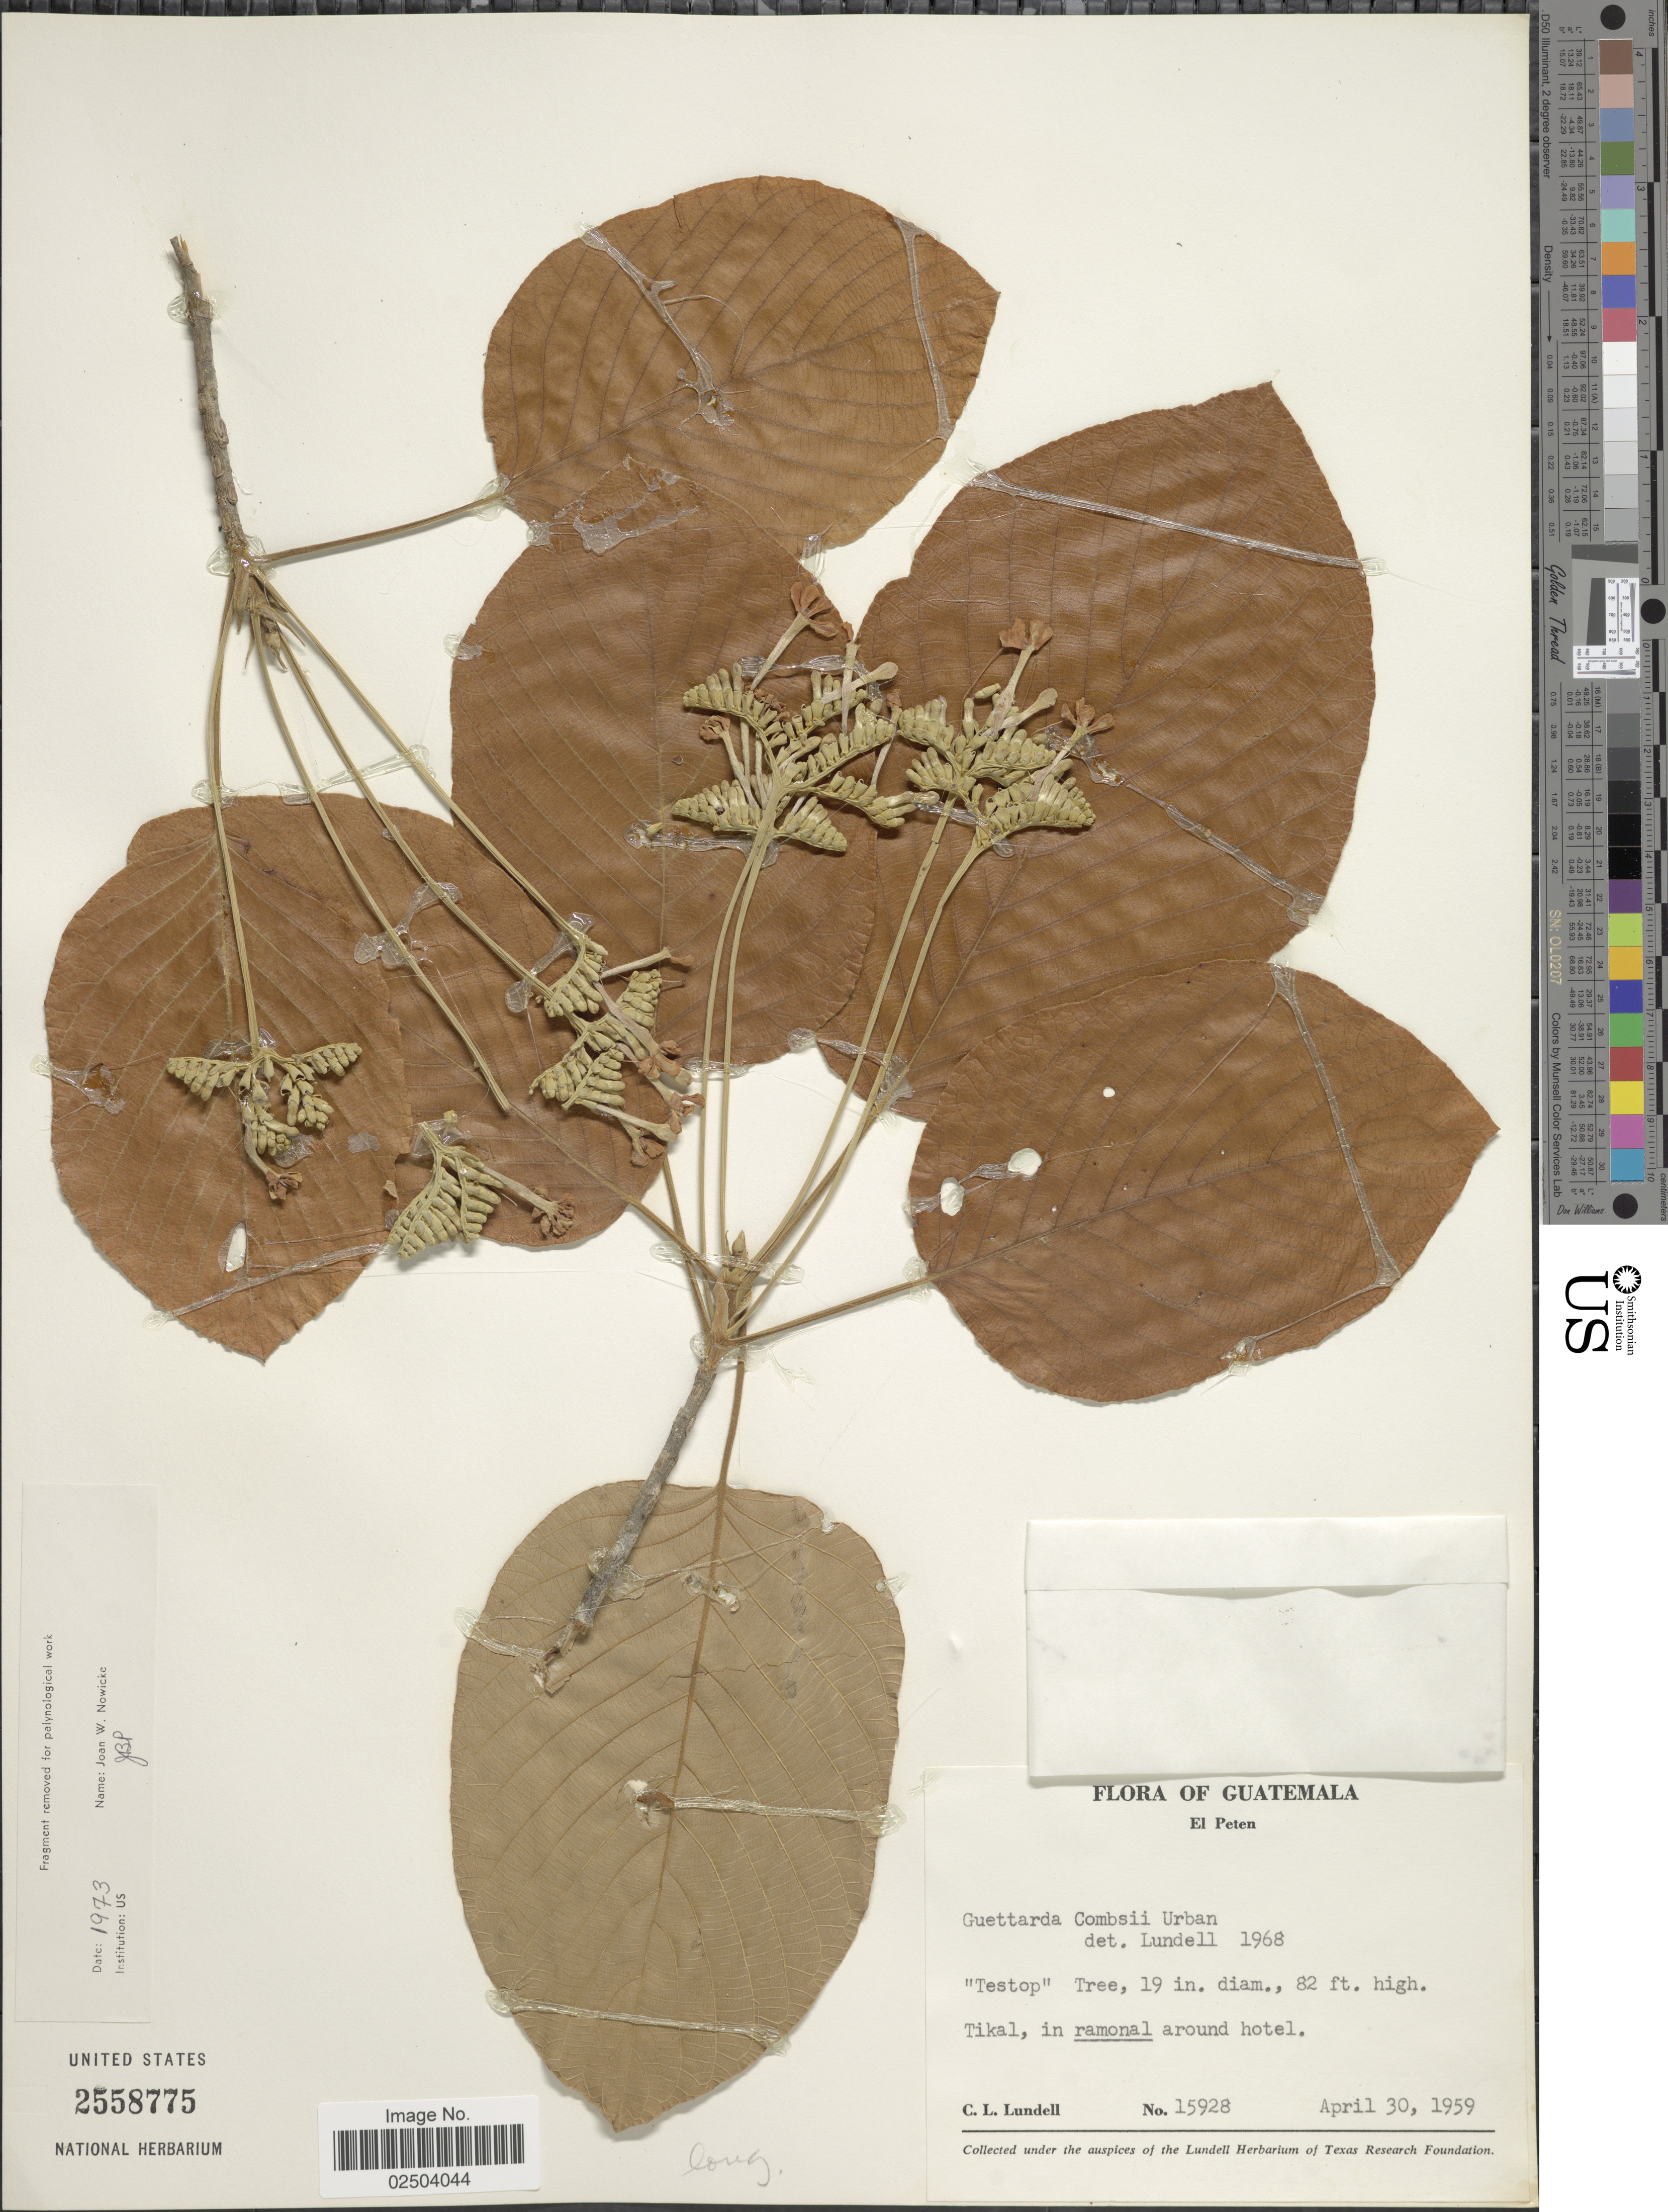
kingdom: Plantae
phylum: Tracheophyta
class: Magnoliopsida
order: Gentianales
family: Rubiaceae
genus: Guettarda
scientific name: Guettarda combsii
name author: Urb.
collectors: C. L. Lundell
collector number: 15928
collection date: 1959-04-30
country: Guatemala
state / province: El Petén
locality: Tikal, in ramonal around hotel.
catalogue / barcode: US 2558775